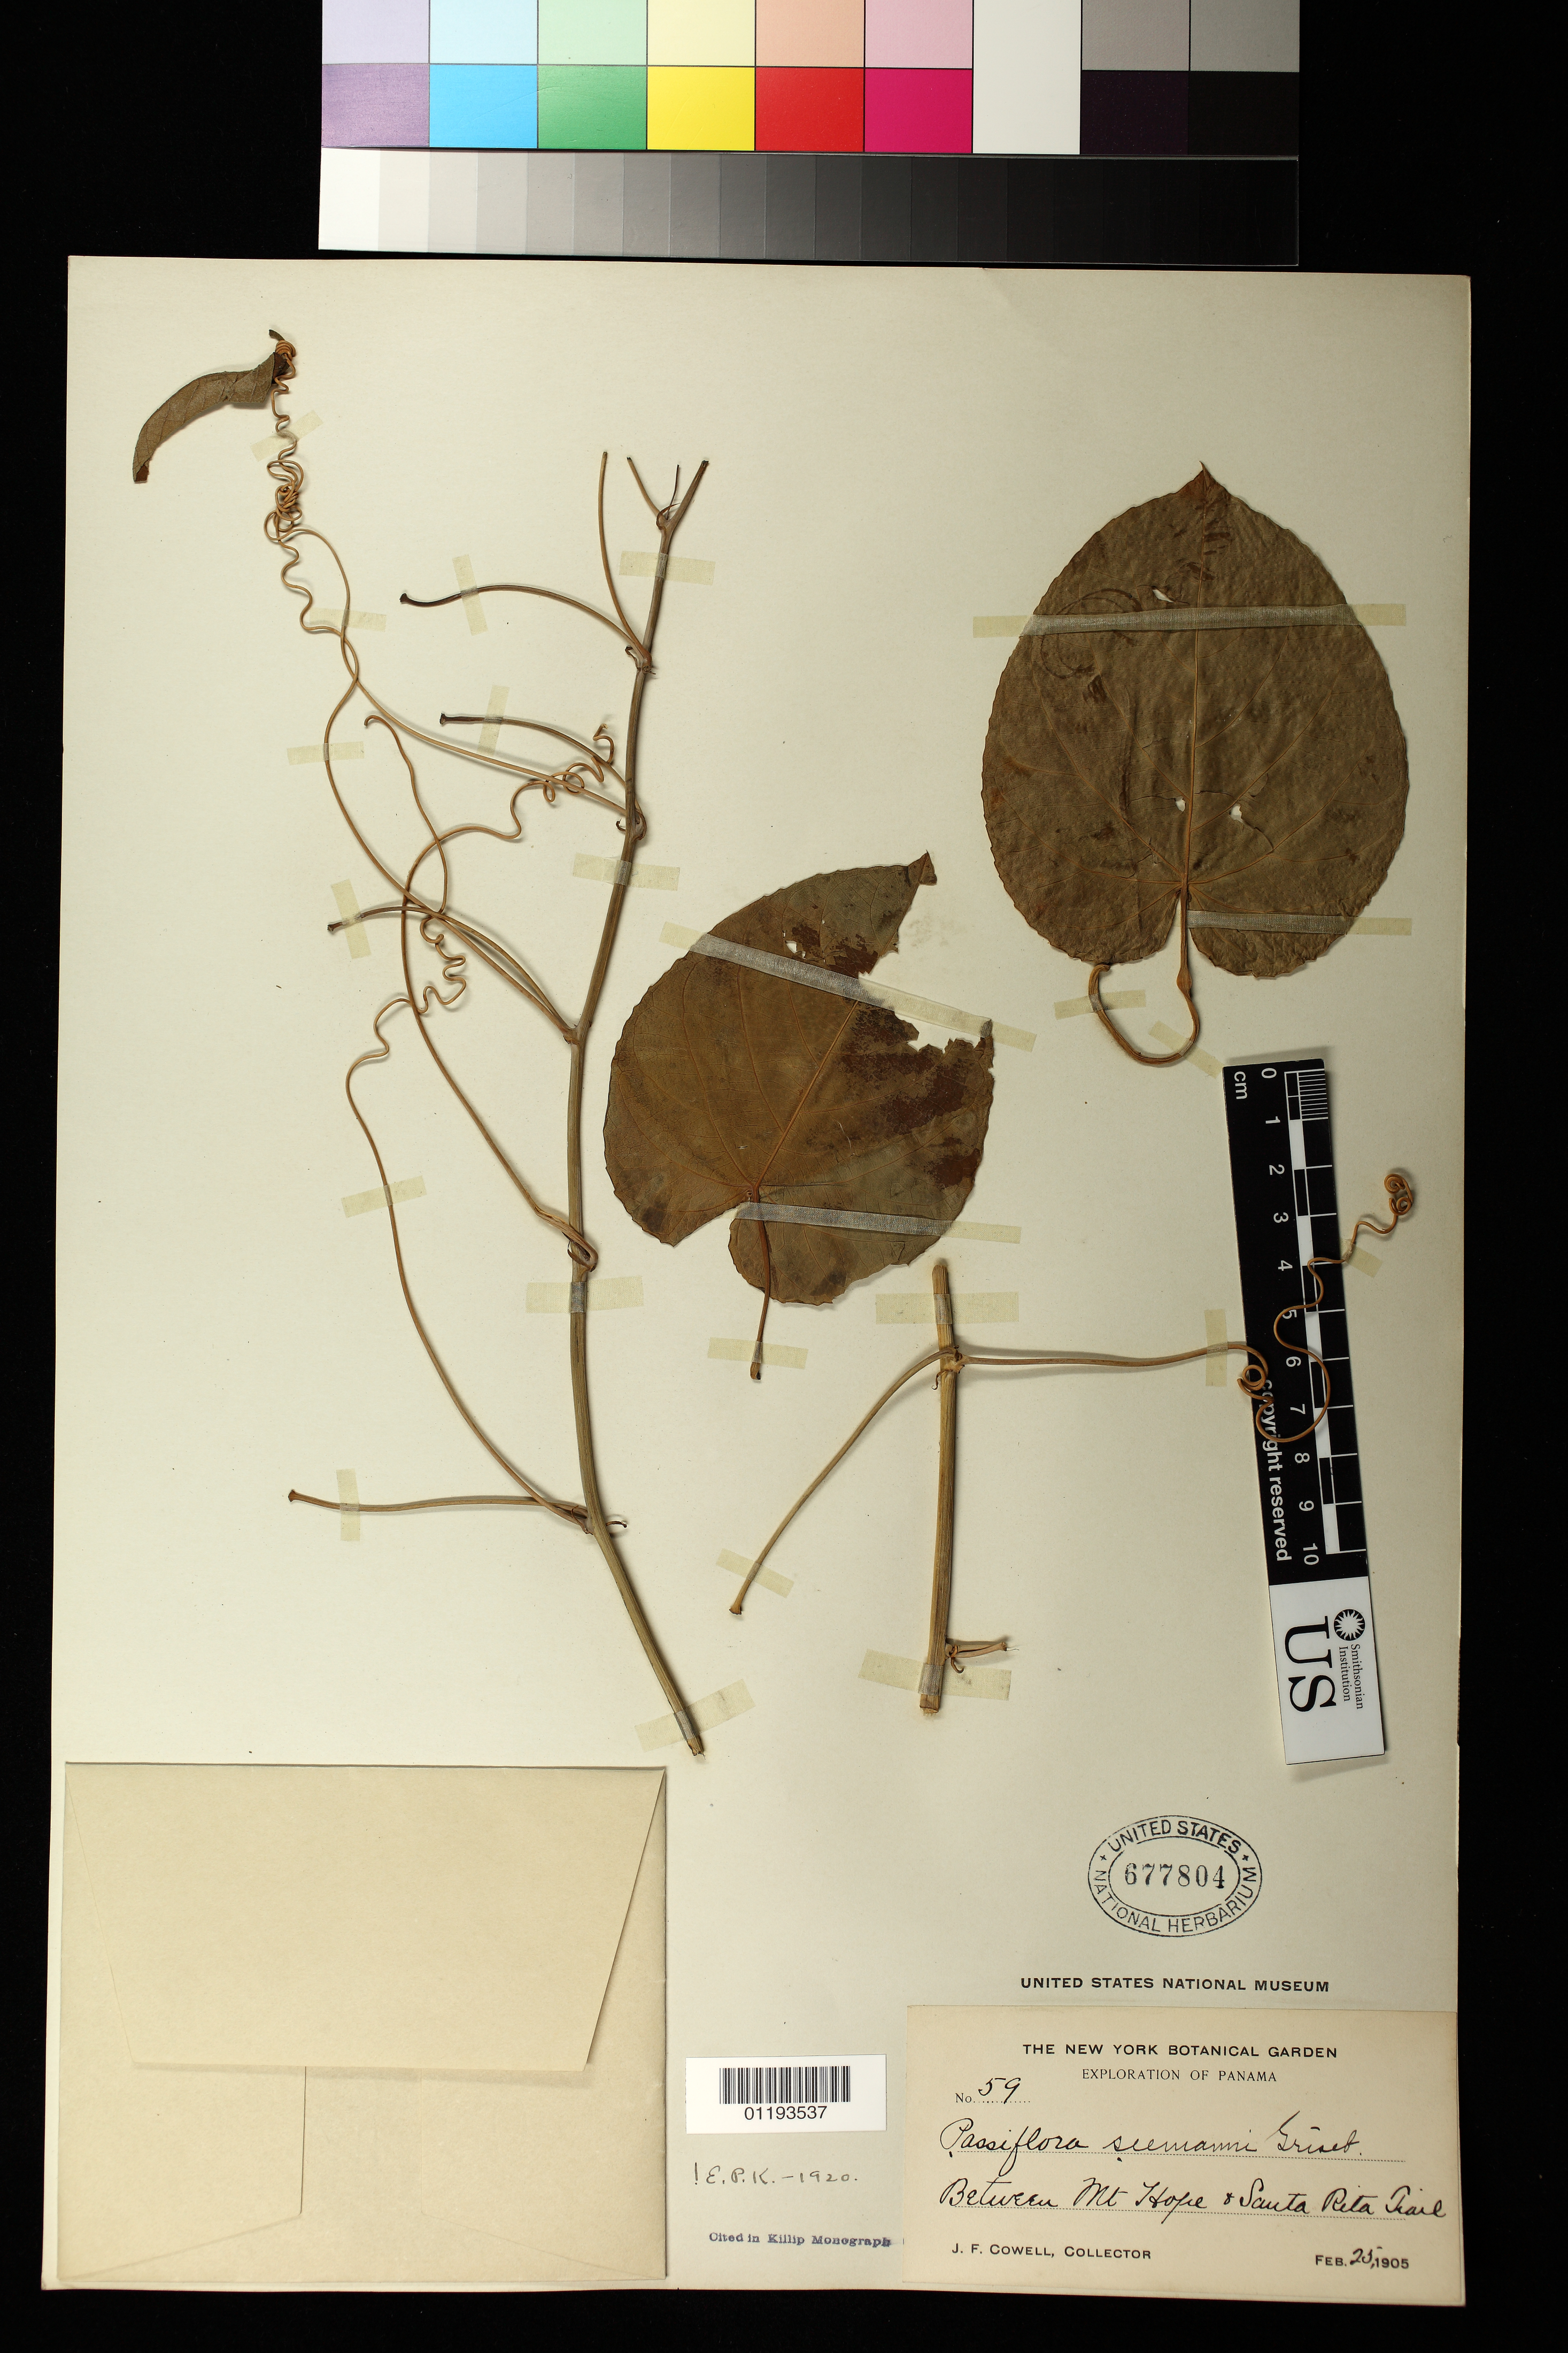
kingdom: Plantae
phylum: Tracheophyta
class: Magnoliopsida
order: Malpighiales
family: Passifloraceae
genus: Passiflora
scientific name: Passiflora seemannii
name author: Griseb.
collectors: J. F. Cowell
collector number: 59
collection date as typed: Feb 25 1905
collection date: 1905-02-25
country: Panama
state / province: Colón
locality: Between Mount Hope & Santa Rita Trail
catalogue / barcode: US 677804